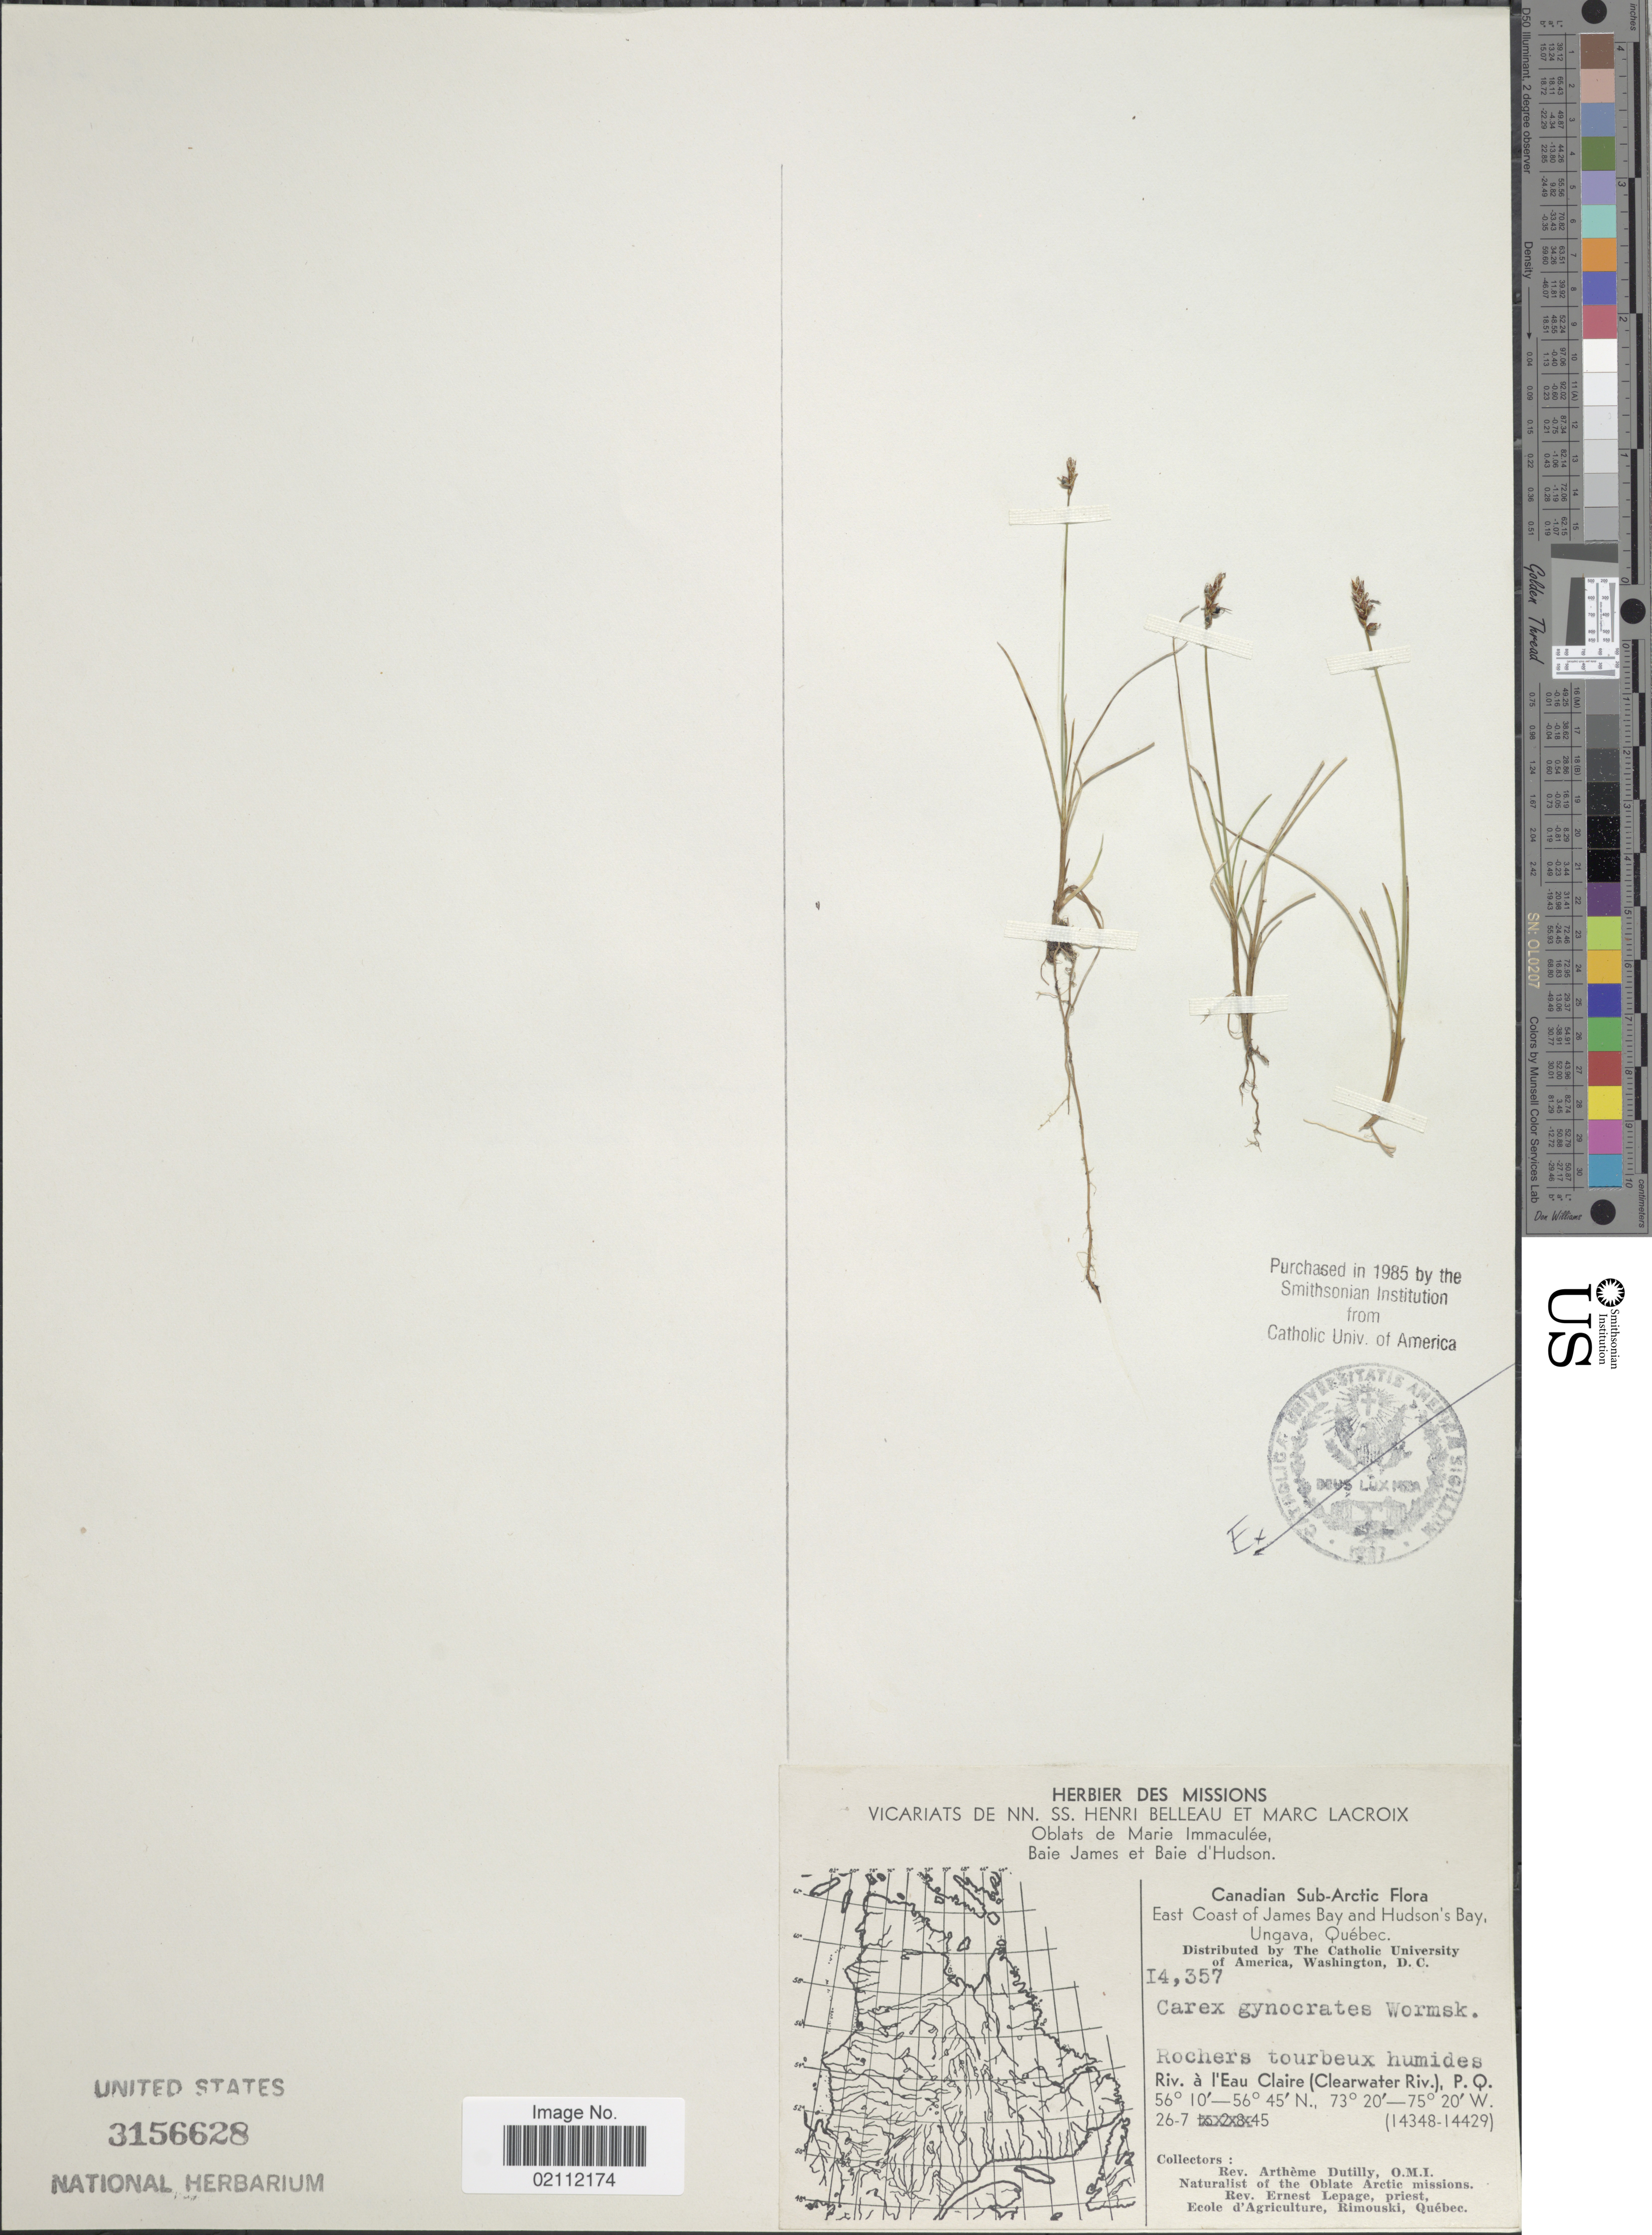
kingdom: Plantae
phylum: Tracheophyta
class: Liliopsida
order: Poales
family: Cyperaceae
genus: Carex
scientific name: Carex nardina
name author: (Hornem.) Fr.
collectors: -. Dutilly & O' Neill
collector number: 14357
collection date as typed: Transcribed d/m/y: 26/7/45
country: Canada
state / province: Quebec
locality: Canadian Sub-Arctic. East Coast of James Bay and Hudson's Bay, Ungava. Riv. à l'Eau Claire (Clearwater Riv.), P.Q.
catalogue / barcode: US 3156628